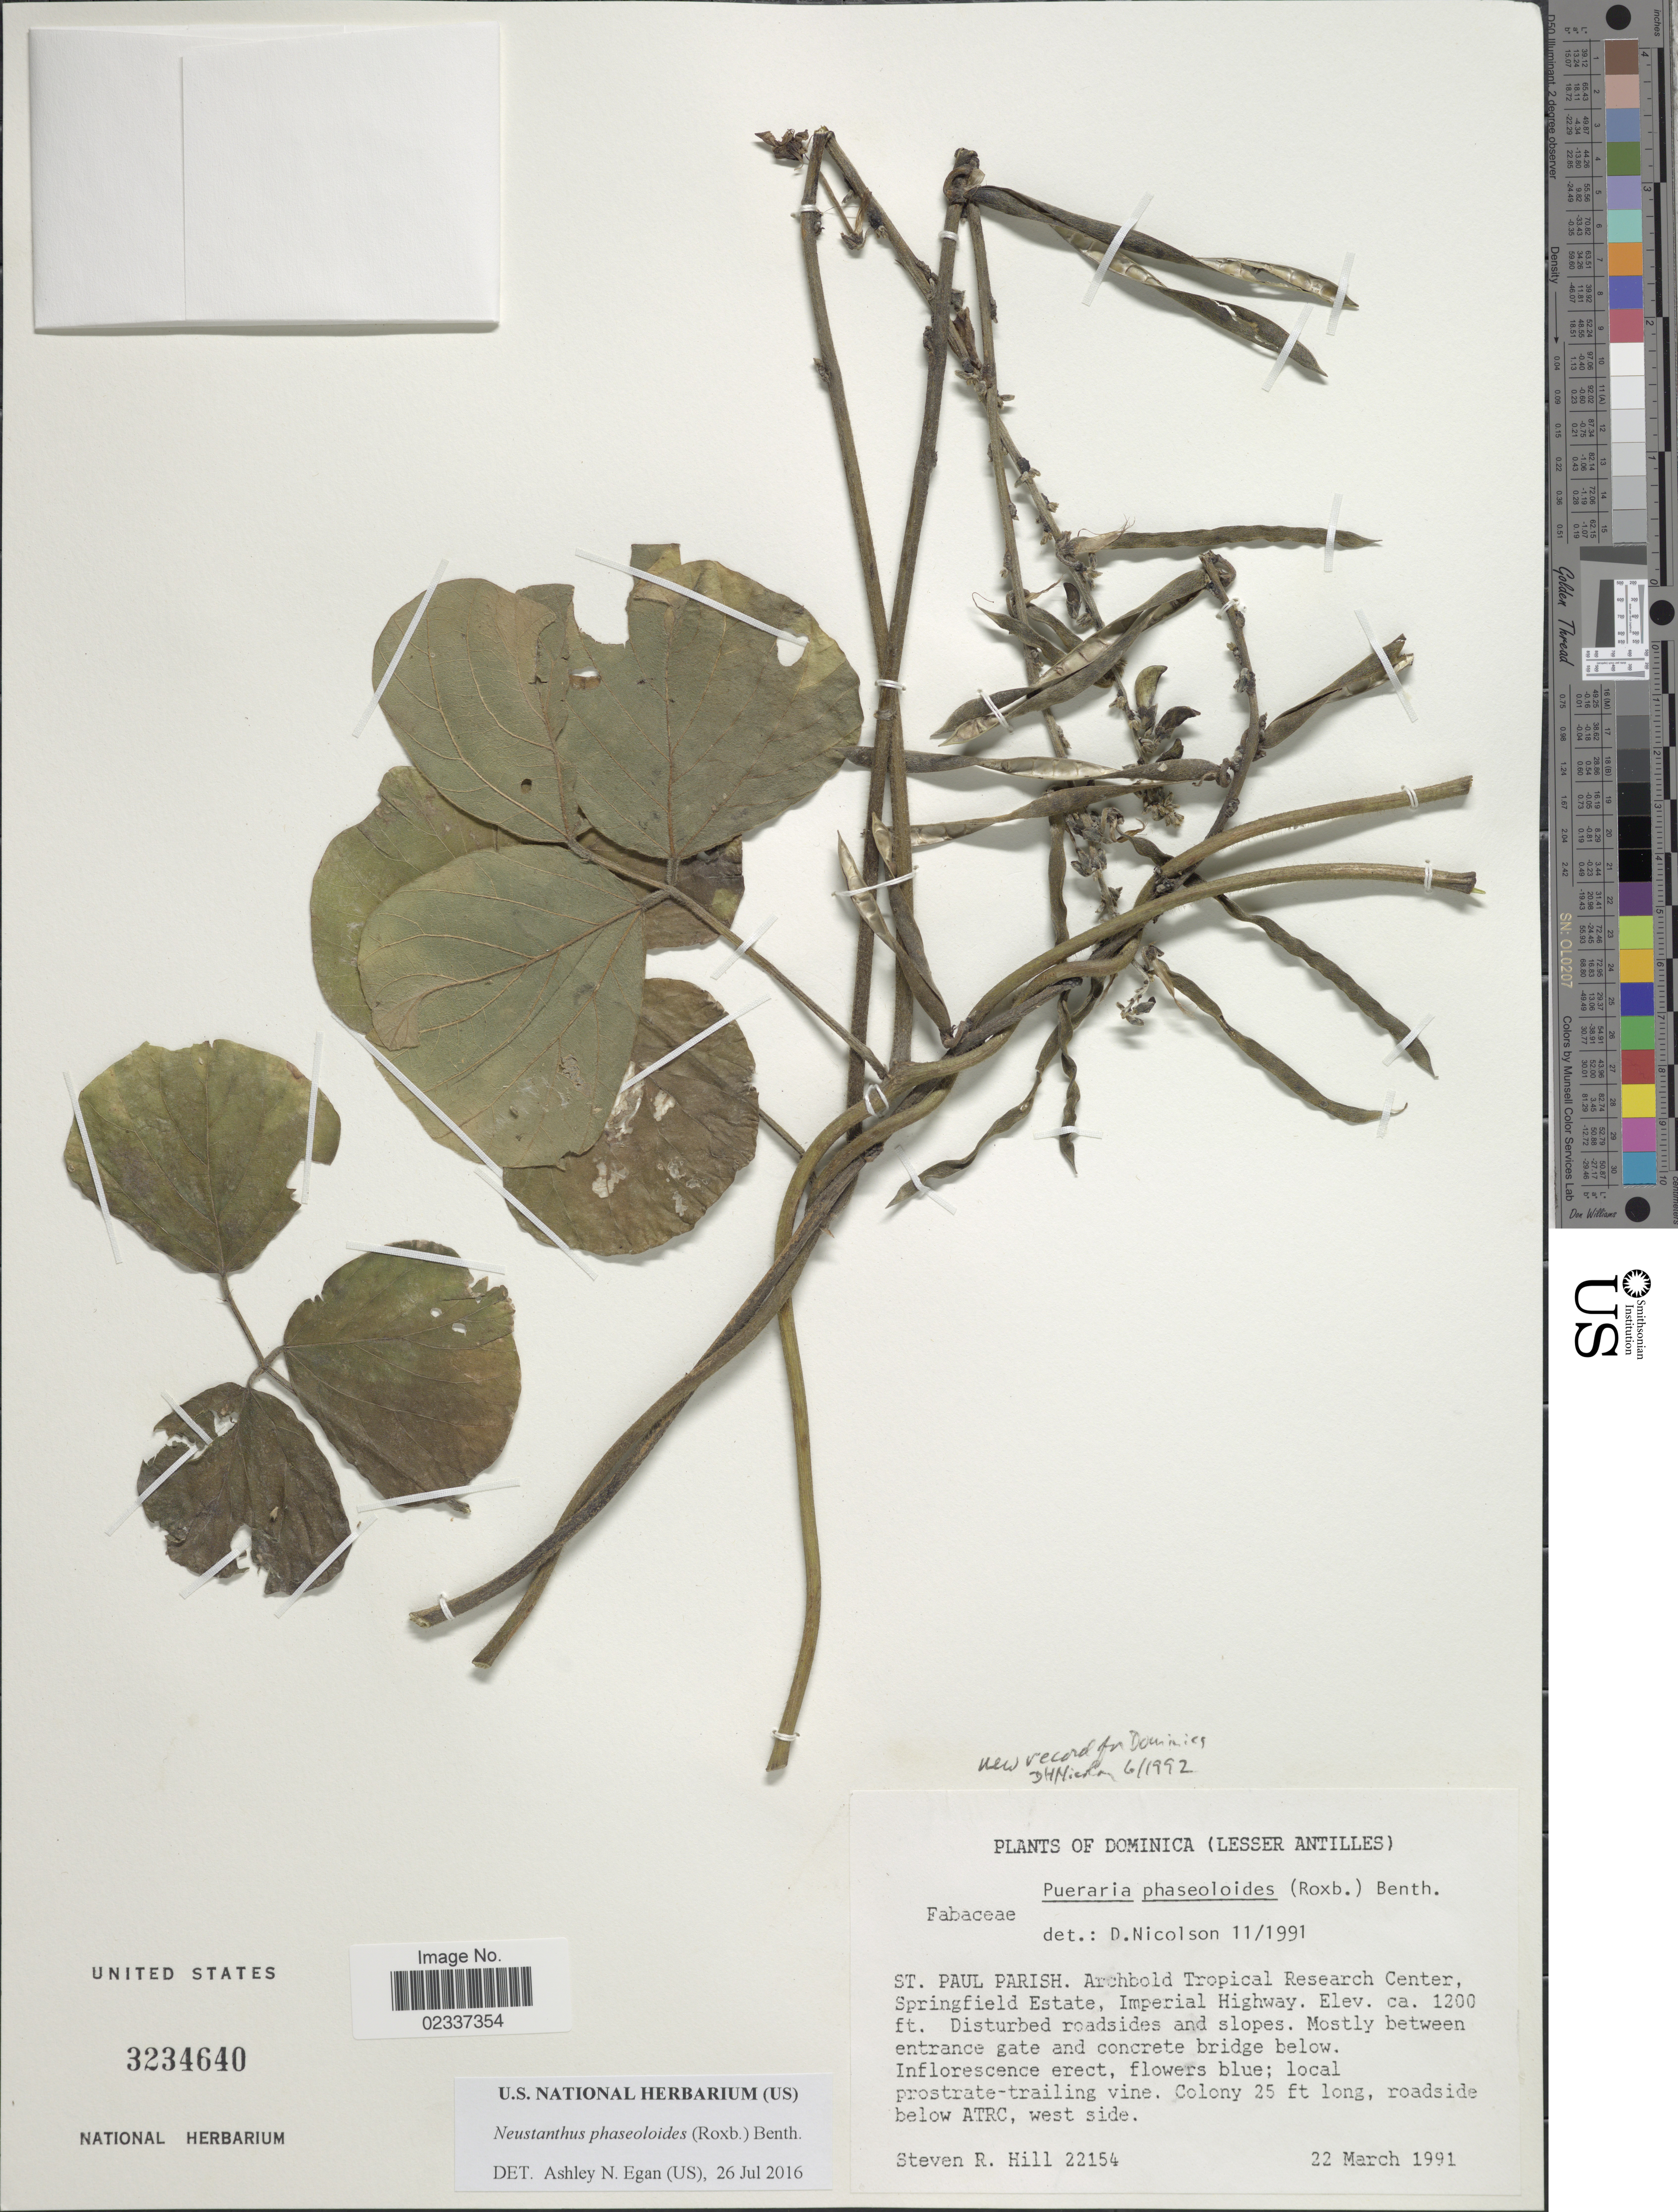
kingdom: Plantae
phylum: Tracheophyta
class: Magnoliopsida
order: Fabales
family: Fabaceae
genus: Neustanthus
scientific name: Neustanthus phaseoloides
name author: (Roxb.) Benth.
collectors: S. R. Hill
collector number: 22154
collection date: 1991-03-22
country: Dominica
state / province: St. Paul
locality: Dominica (Lesser Antilles) St. Paul Parish: Archbold Tropical Research Center, Springfield Estate, Imperial Highway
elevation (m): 366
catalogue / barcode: US 3234640